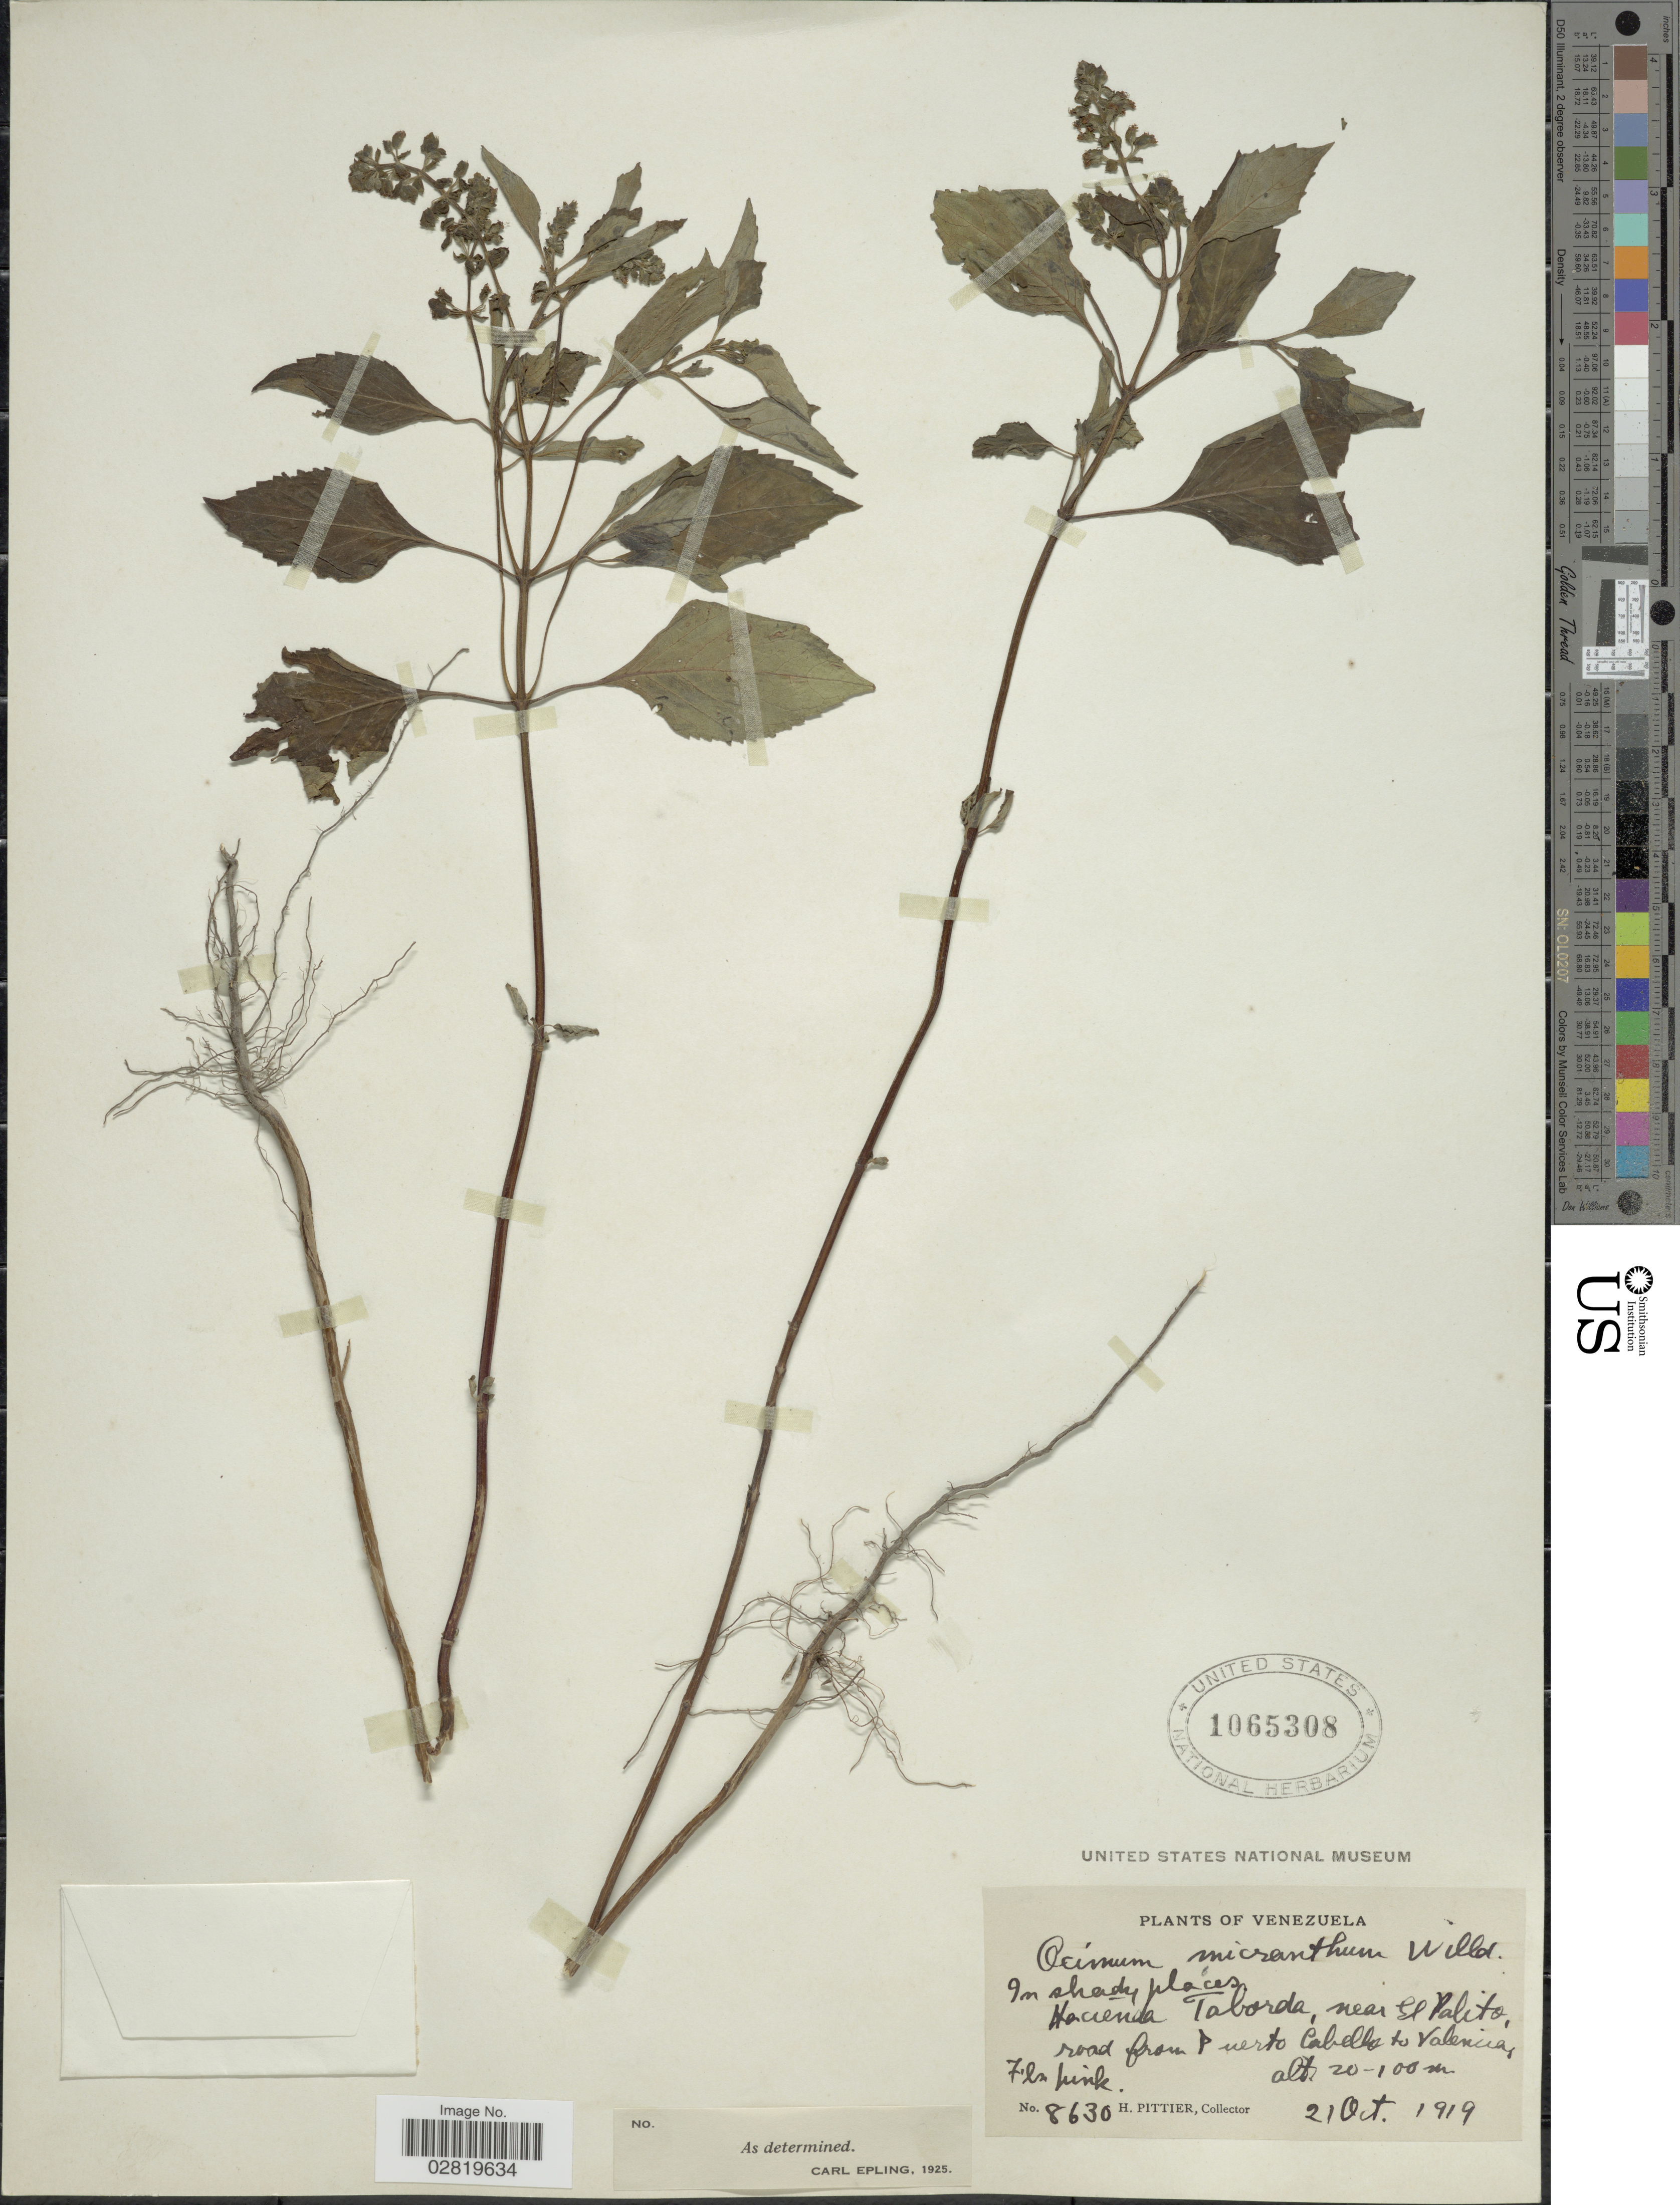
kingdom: Plantae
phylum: Tracheophyta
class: Magnoliopsida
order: Lamiales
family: Lamiaceae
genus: Ocimum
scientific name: Ocimum micranthum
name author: Willd.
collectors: H. F. Pittier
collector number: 8630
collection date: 1919-10-21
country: Venezuela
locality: Hacienda Taborda, near El Palito road from Puerto Cabello to Valencia.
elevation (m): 20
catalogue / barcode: US 1065308